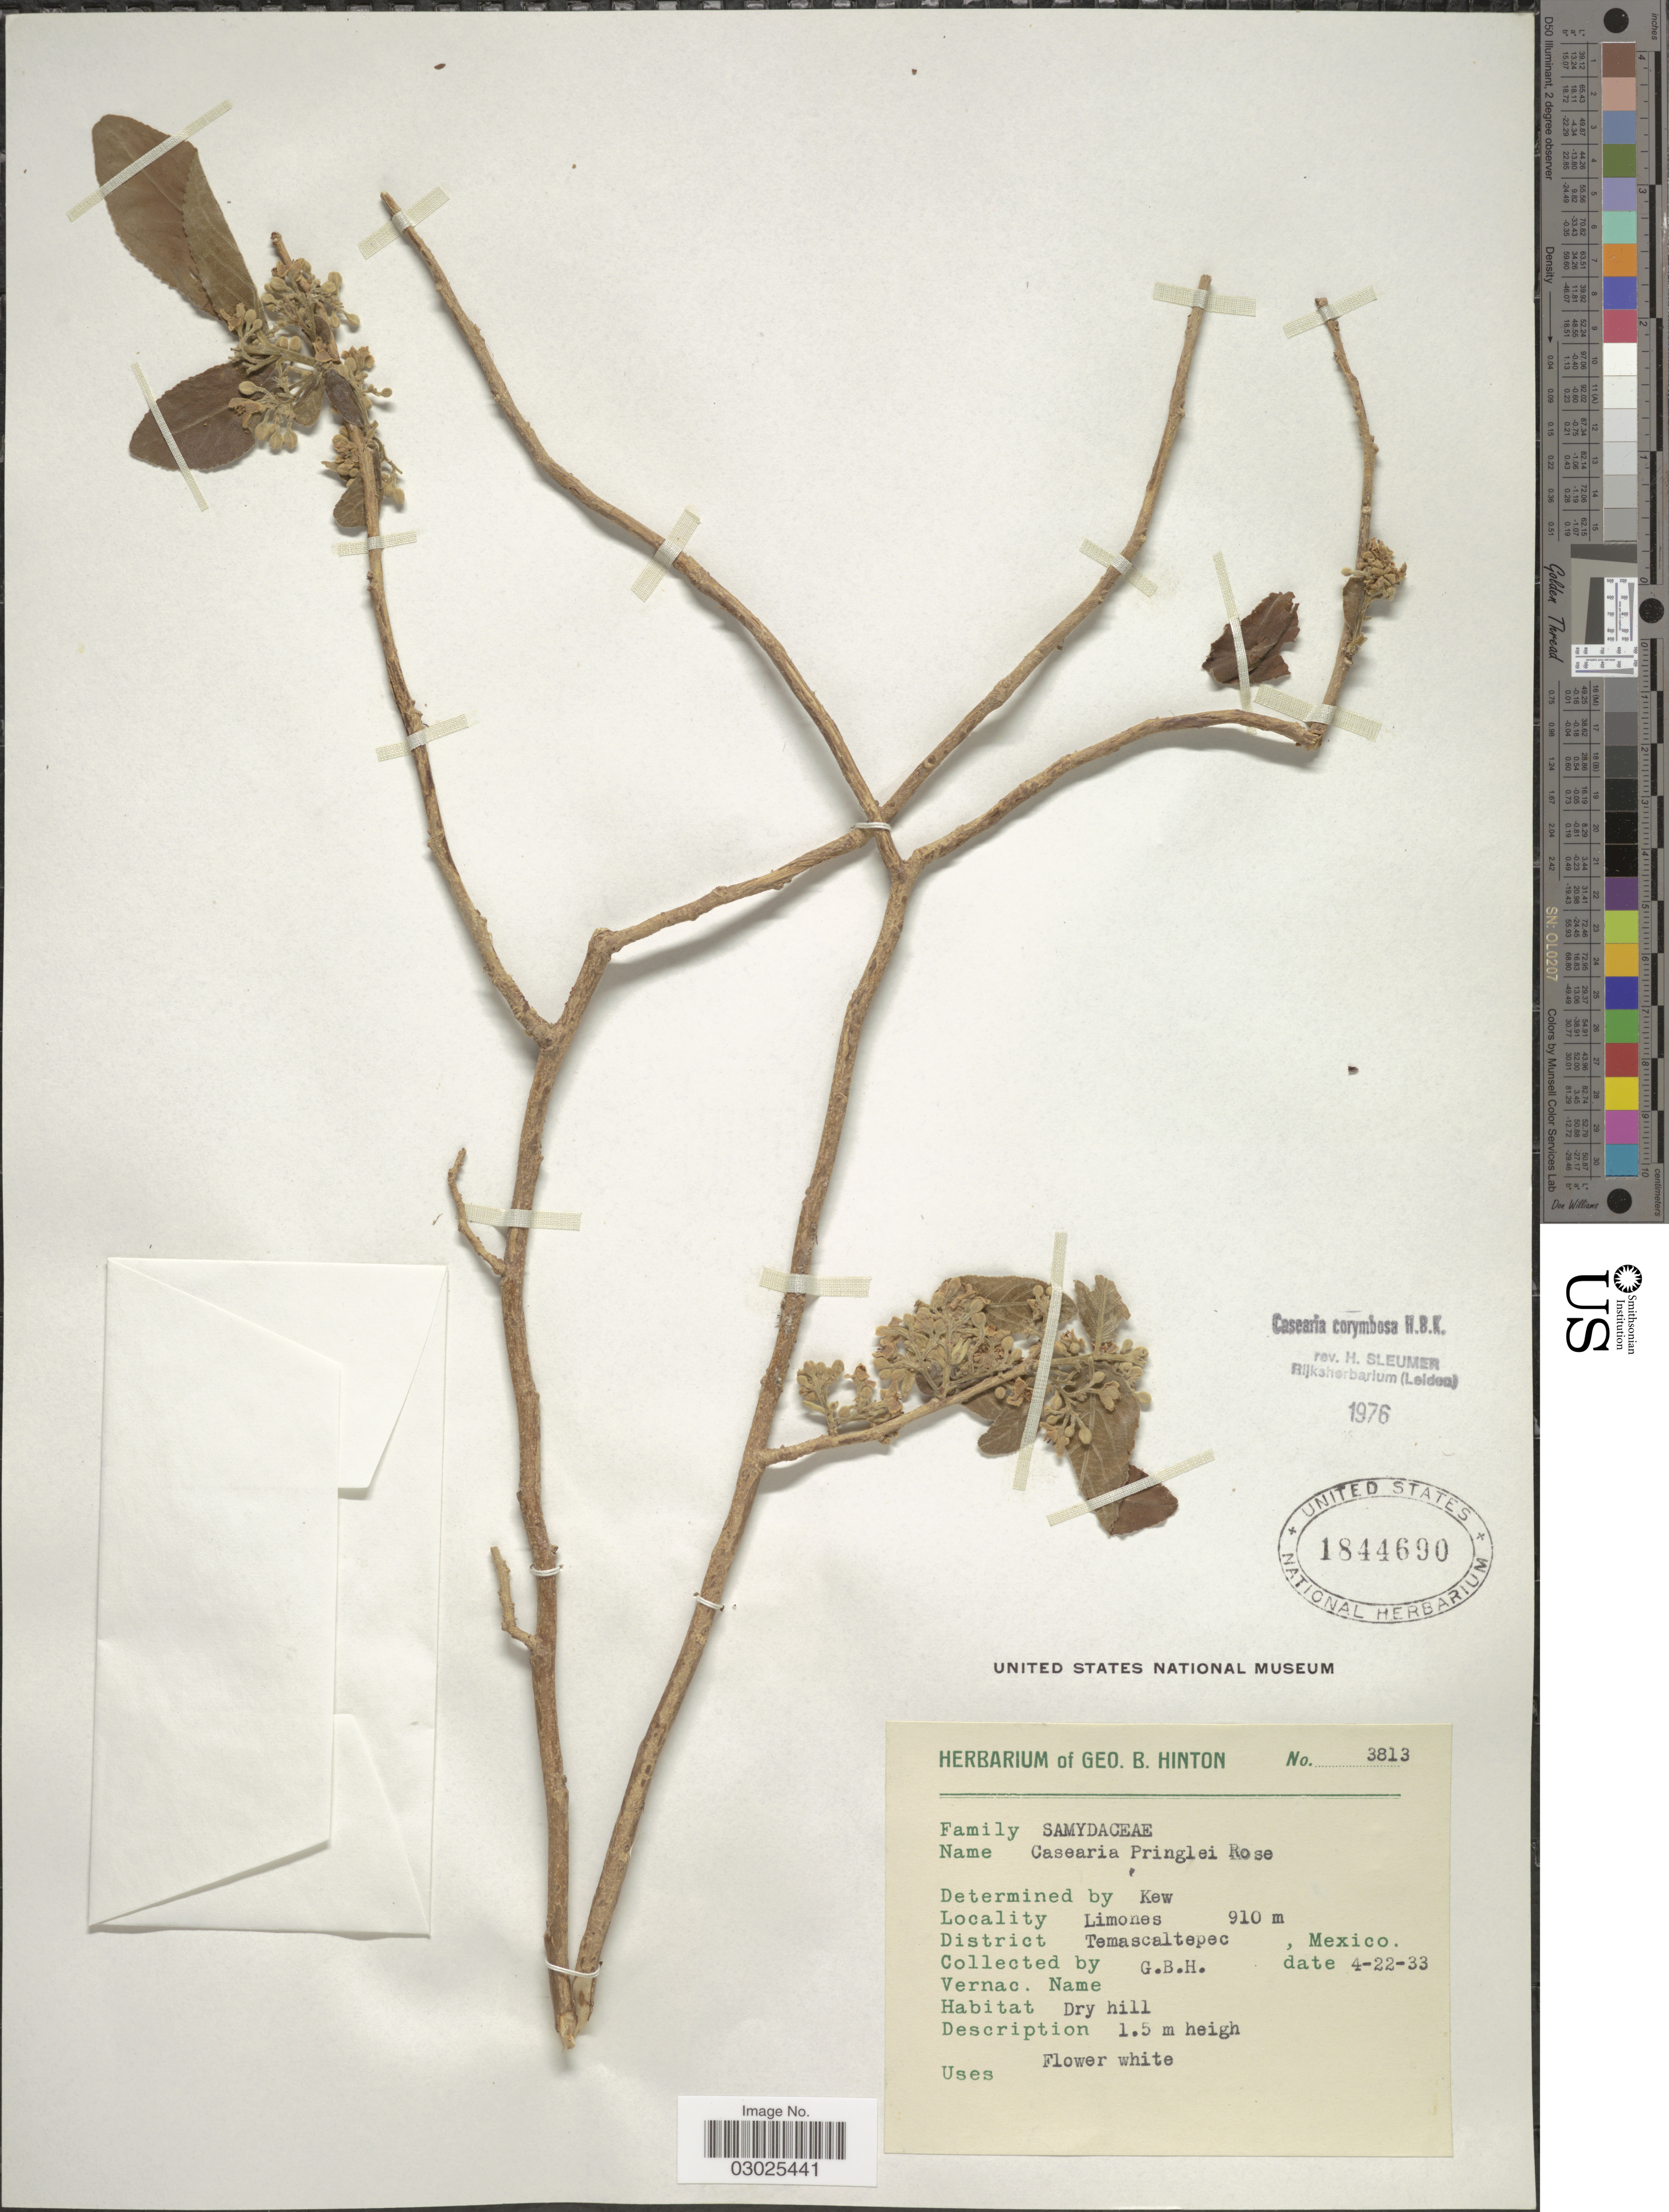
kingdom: Plantae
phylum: Tracheophyta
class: Magnoliopsida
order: Malpighiales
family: Salicaceae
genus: Casearia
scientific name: Casearia corymbosa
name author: Kunth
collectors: G. B. Hinton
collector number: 3813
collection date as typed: Transcribed d/m/y: 22/4/33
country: Mexico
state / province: México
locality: Limones. District Temascaltepec.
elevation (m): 910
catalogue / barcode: US 1844690